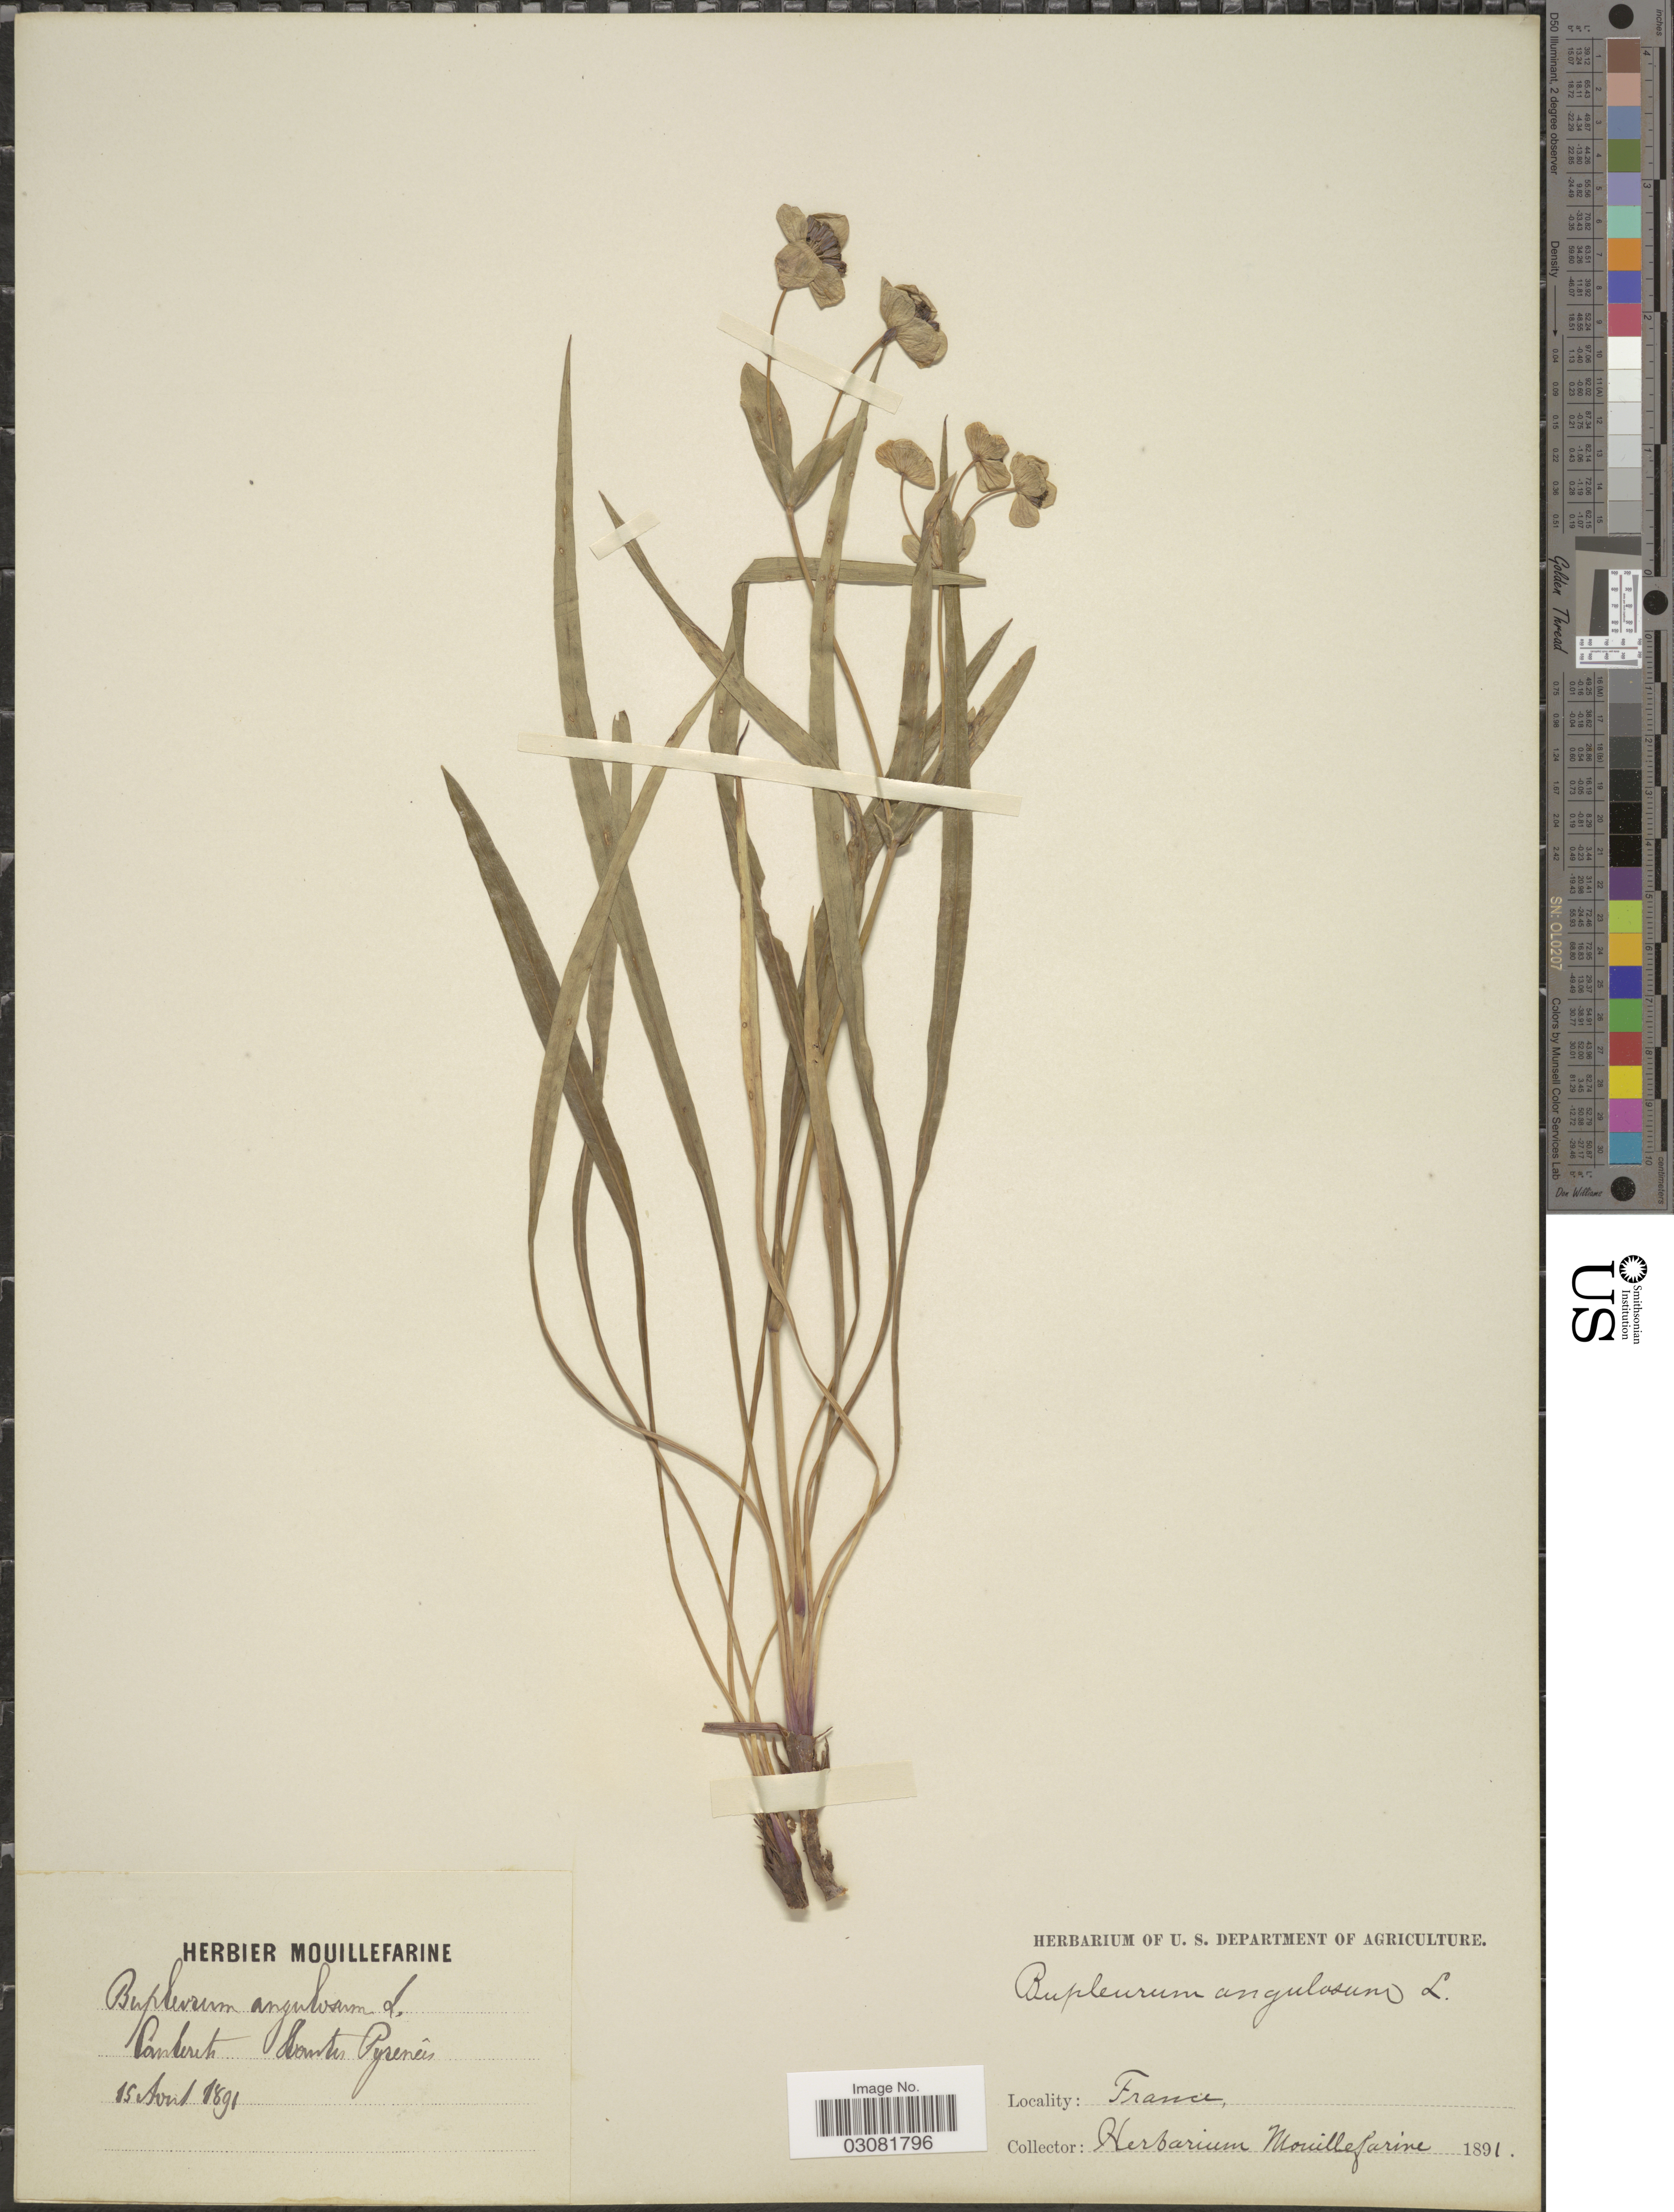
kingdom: Plantae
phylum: Tracheophyta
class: Magnoliopsida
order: Apiales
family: Apiaceae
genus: Bupleurum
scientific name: Bupleurum angulosum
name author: L.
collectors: ex herb. Mouillefarine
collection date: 1891-08-15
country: France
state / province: Occitanie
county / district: Hautes-Pyrénées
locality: Cauterets, Hautes Pyrénées